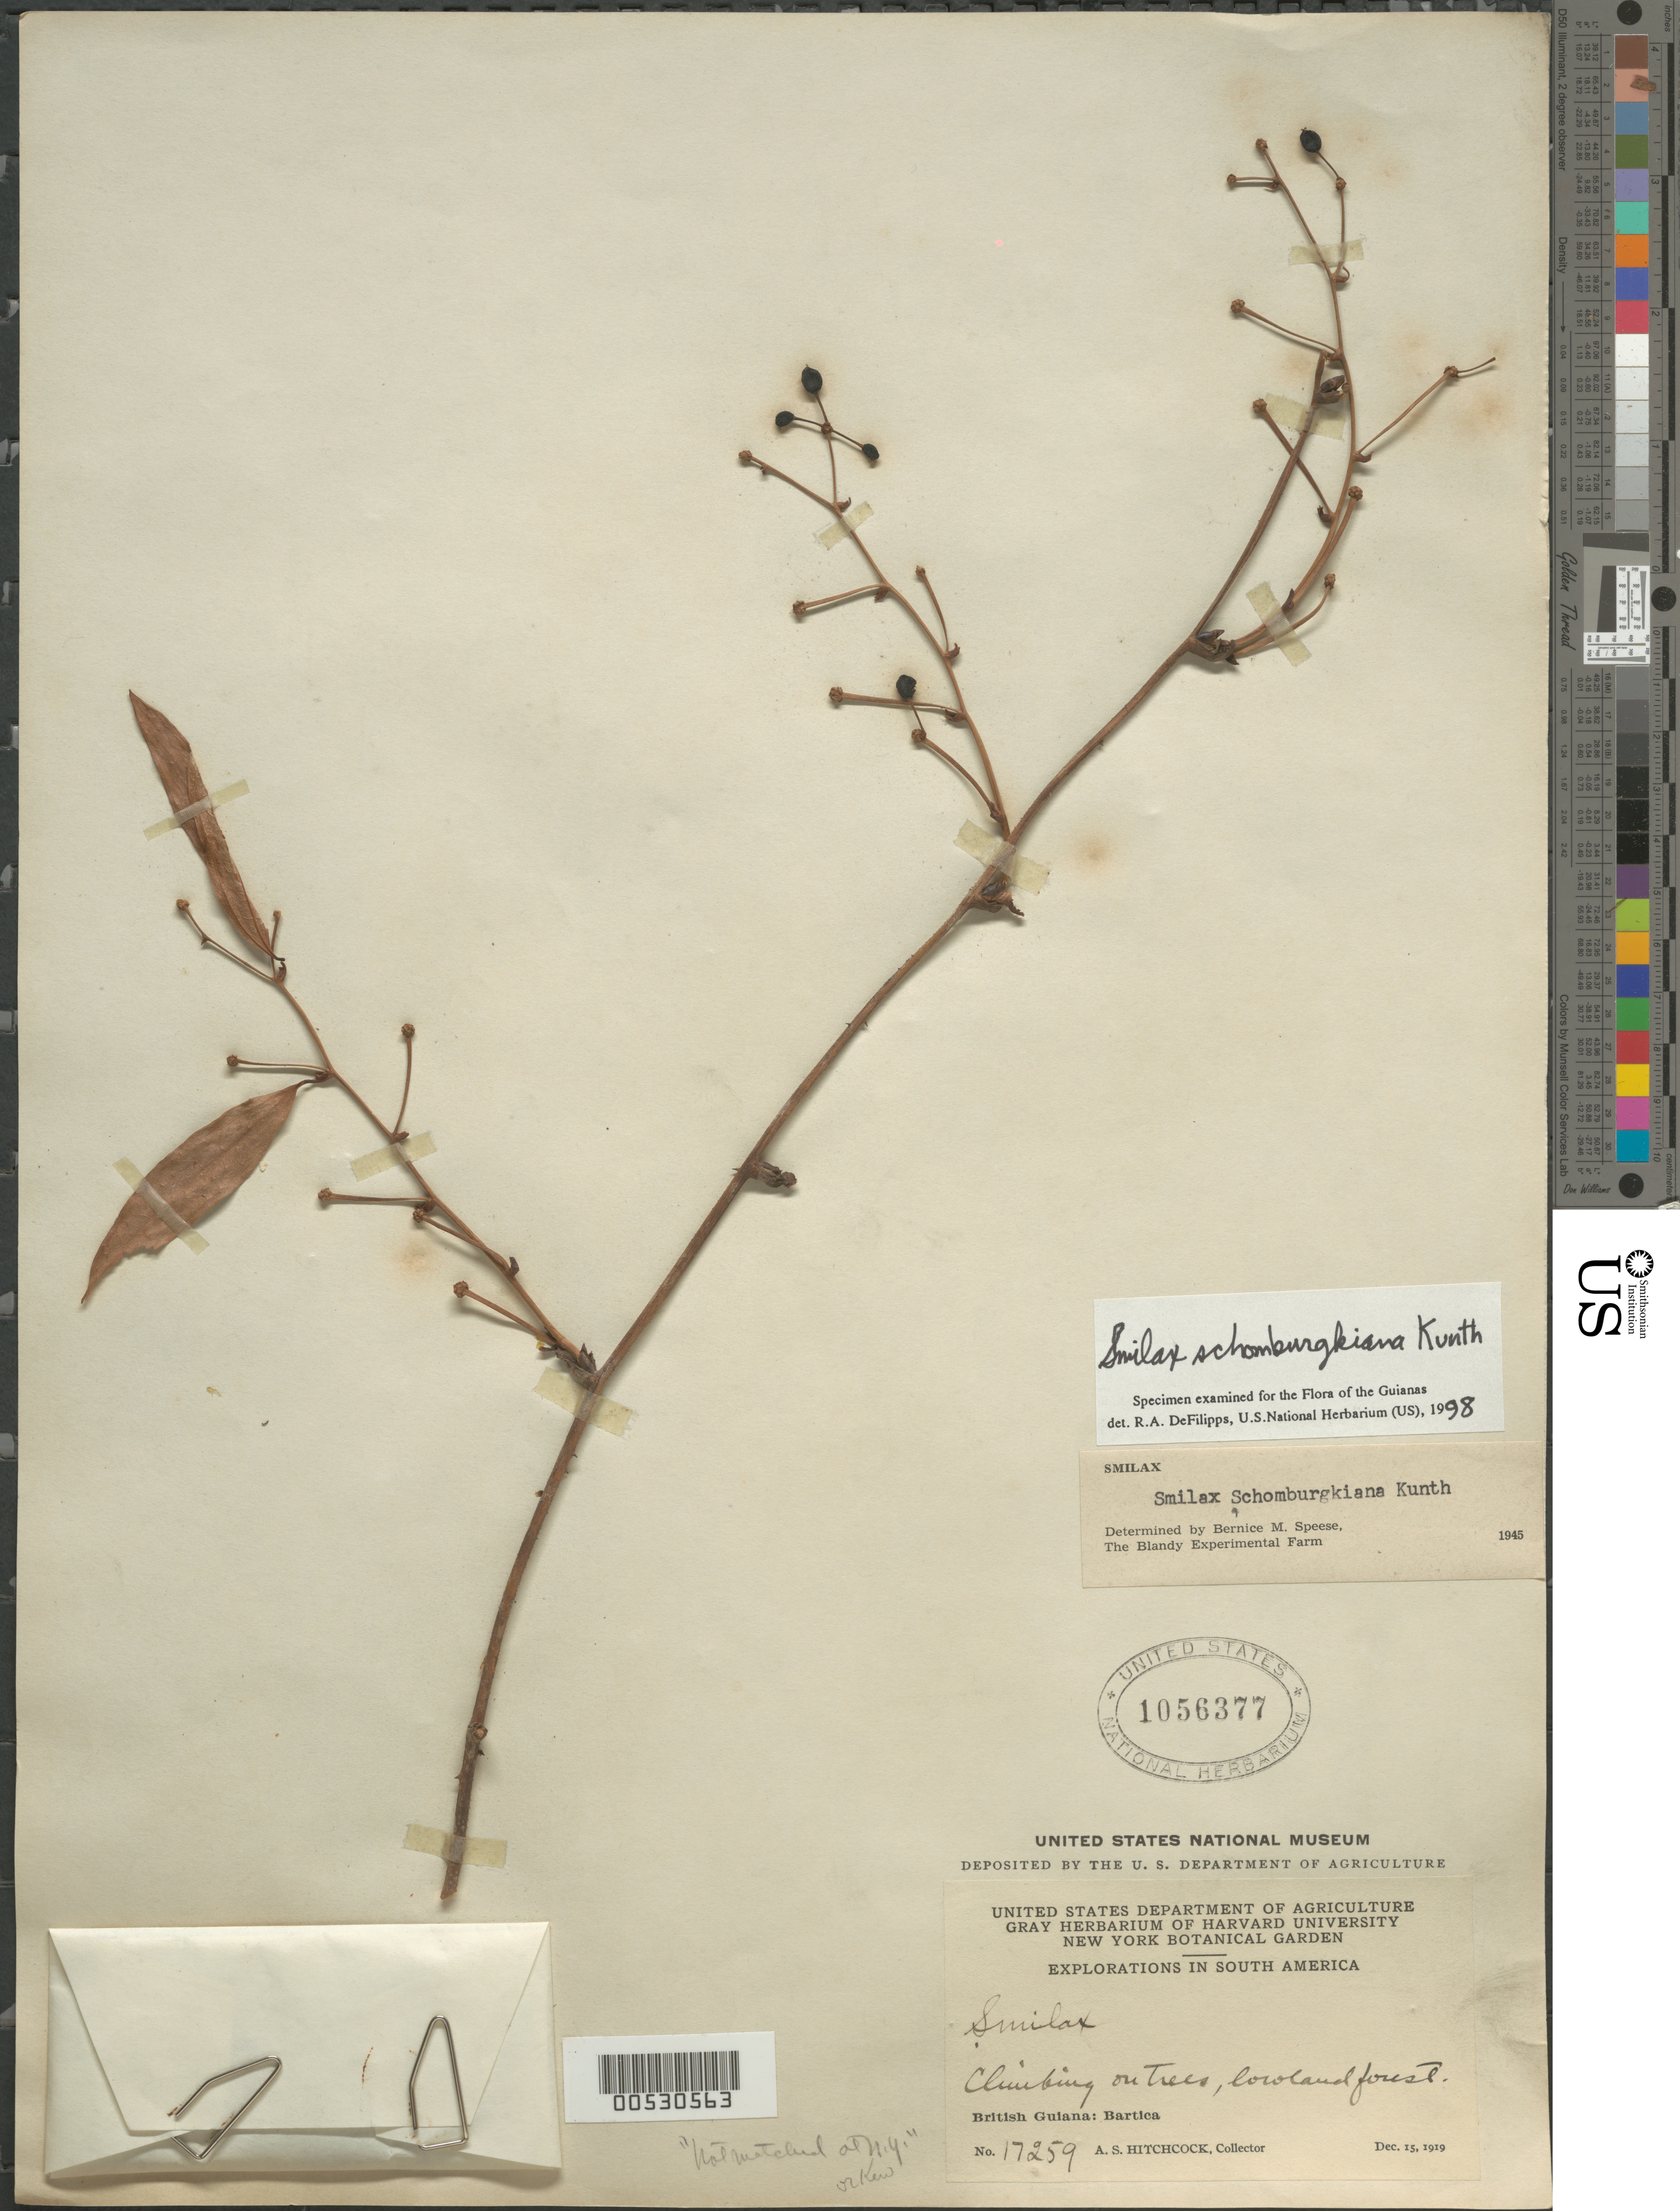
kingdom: Plantae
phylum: Tracheophyta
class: Liliopsida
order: Liliales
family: Smilacaceae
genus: Smilax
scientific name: Smilax schomburgkiana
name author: Kunth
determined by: DeFilipps, R. A.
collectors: A. S. Hitchcock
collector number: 17259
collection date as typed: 15-Dec-19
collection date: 1919-12-15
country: Guyana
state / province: Cuyuni-Mazaruni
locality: Bartica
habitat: Lowland forest, on trees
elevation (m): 3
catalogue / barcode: US 1056377